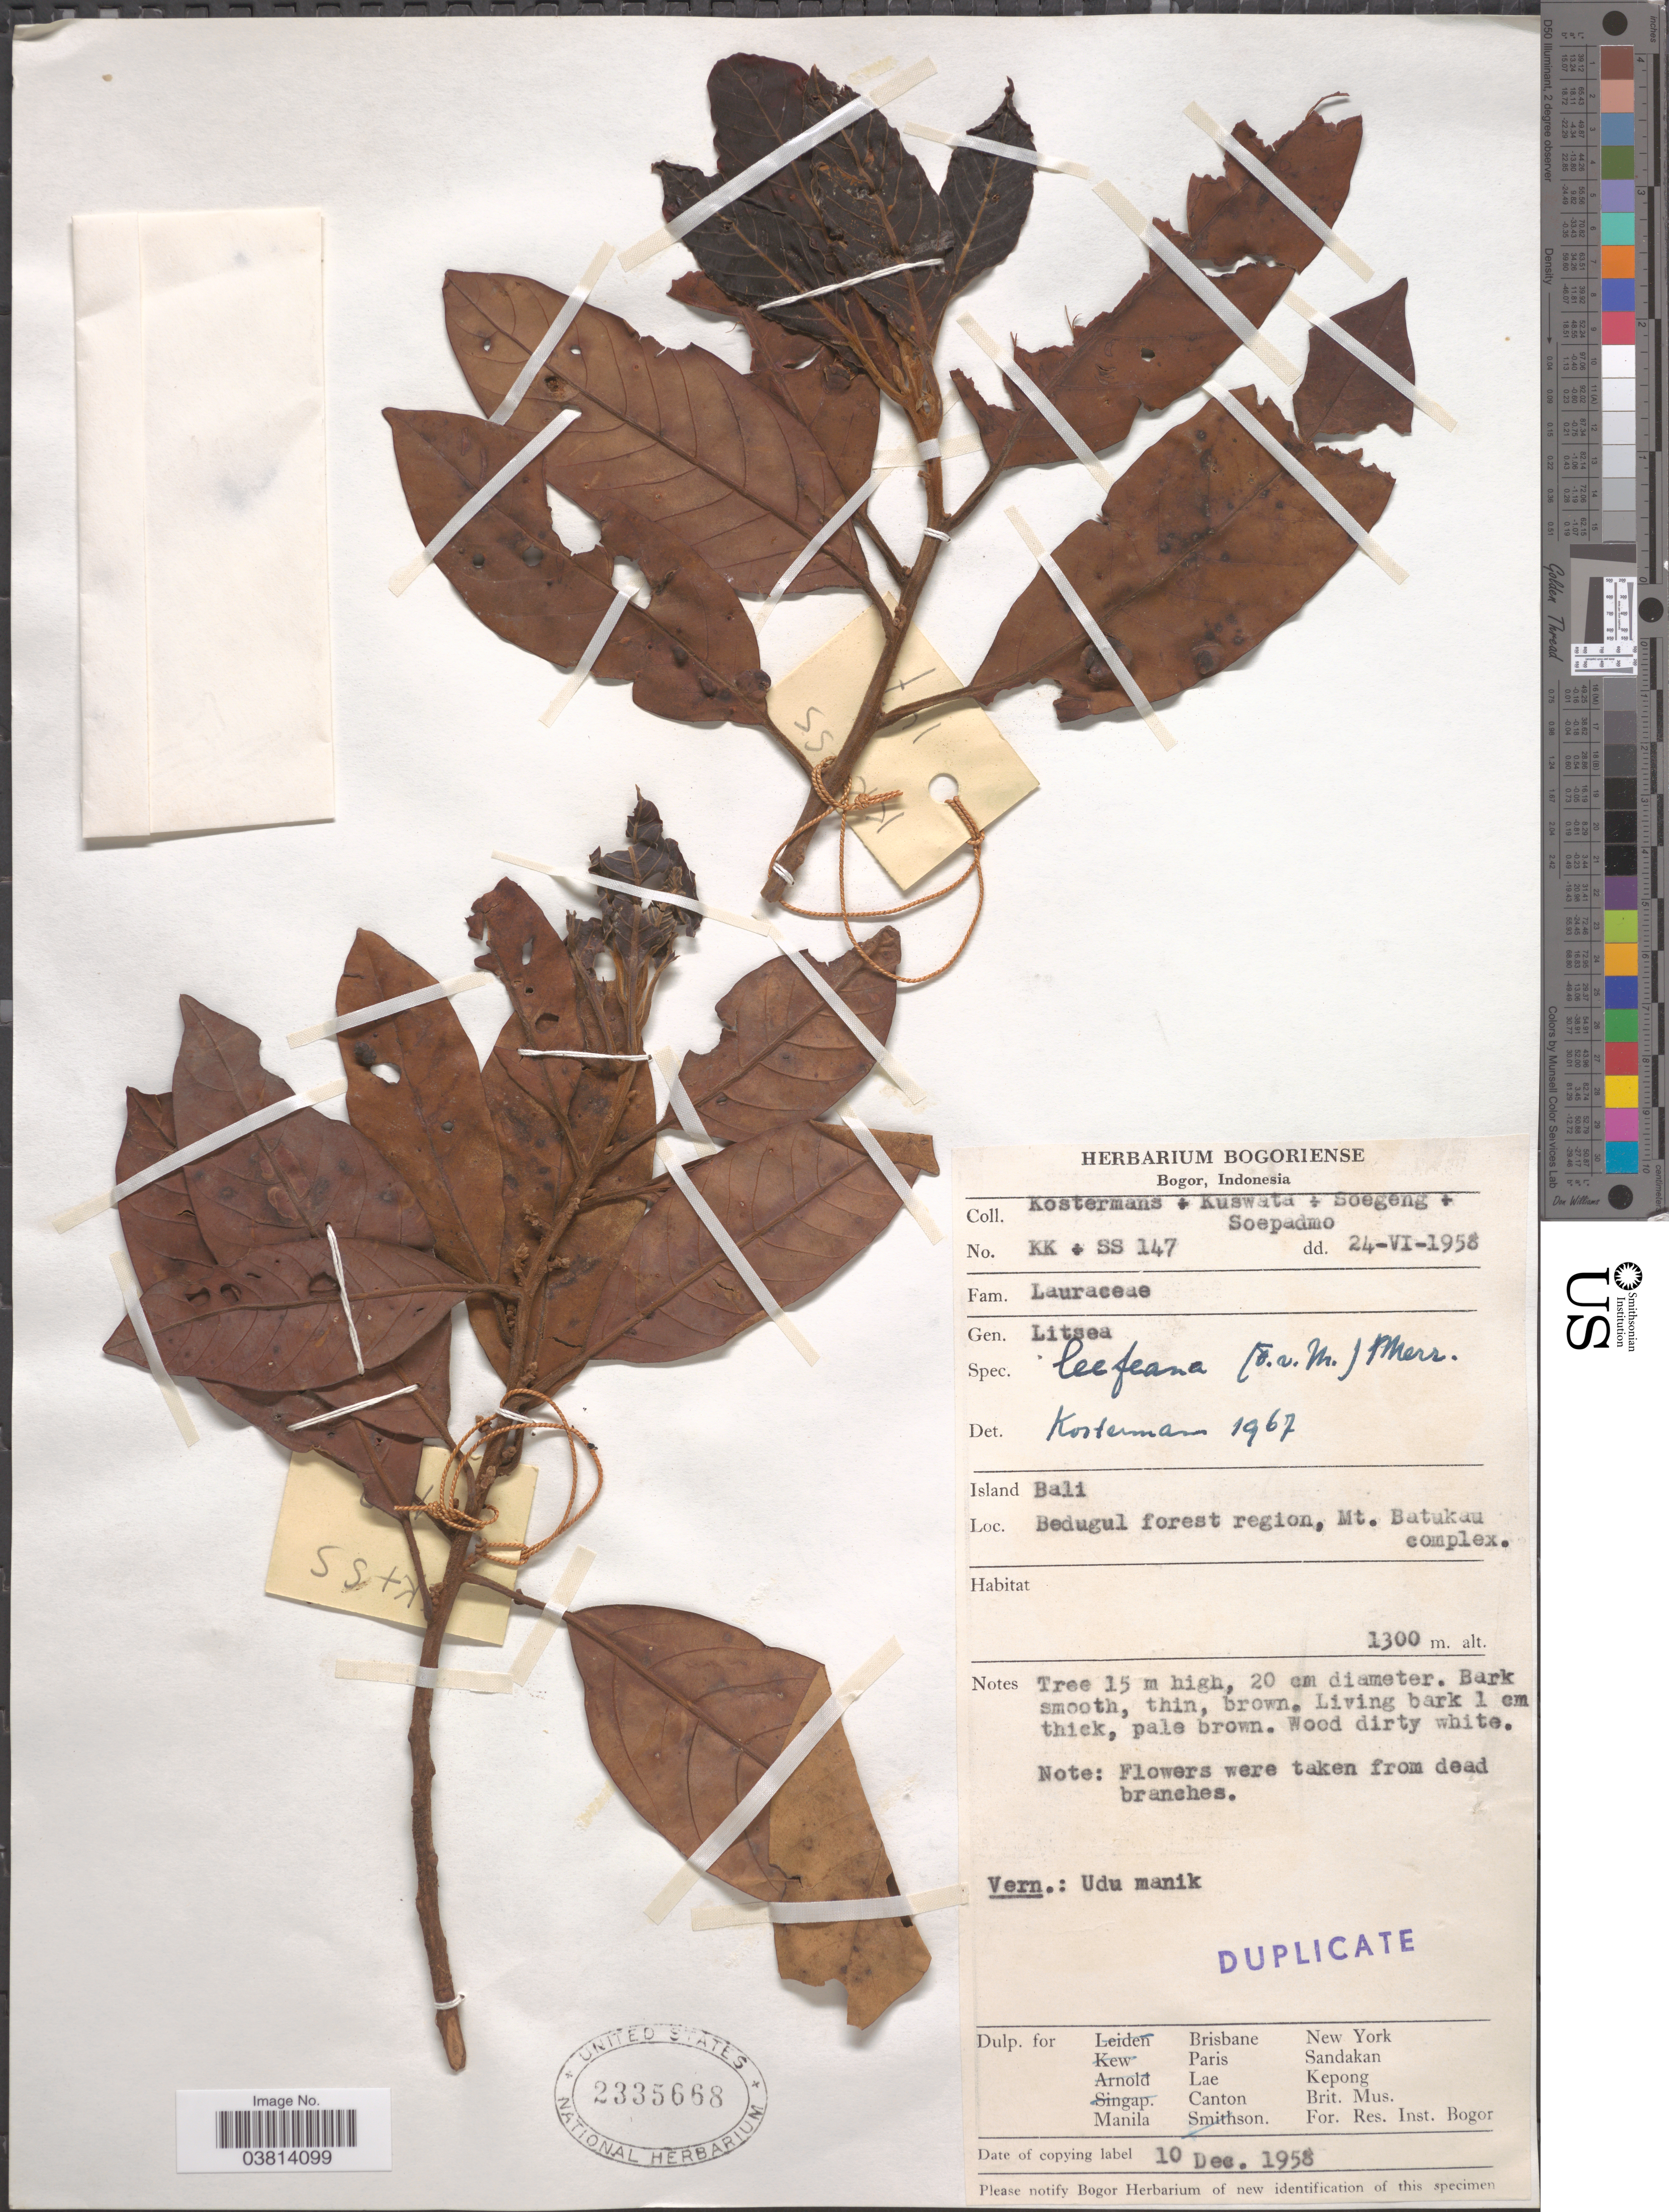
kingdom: Plantae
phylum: Tracheophyta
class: Magnoliopsida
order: Laurales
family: Lauraceae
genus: Litsea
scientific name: Litsea leefeana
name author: (F. Muell.) Merr.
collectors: Kostermans, -. Kuswata, -. Soegeng & -. Soepadmo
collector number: KK+SS 147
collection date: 1958-06-24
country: Indonesia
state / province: Nusa Tenggara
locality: Island Bali, Bedugul forest region, Mt. Batukau complex.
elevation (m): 1300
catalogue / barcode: US 2335668